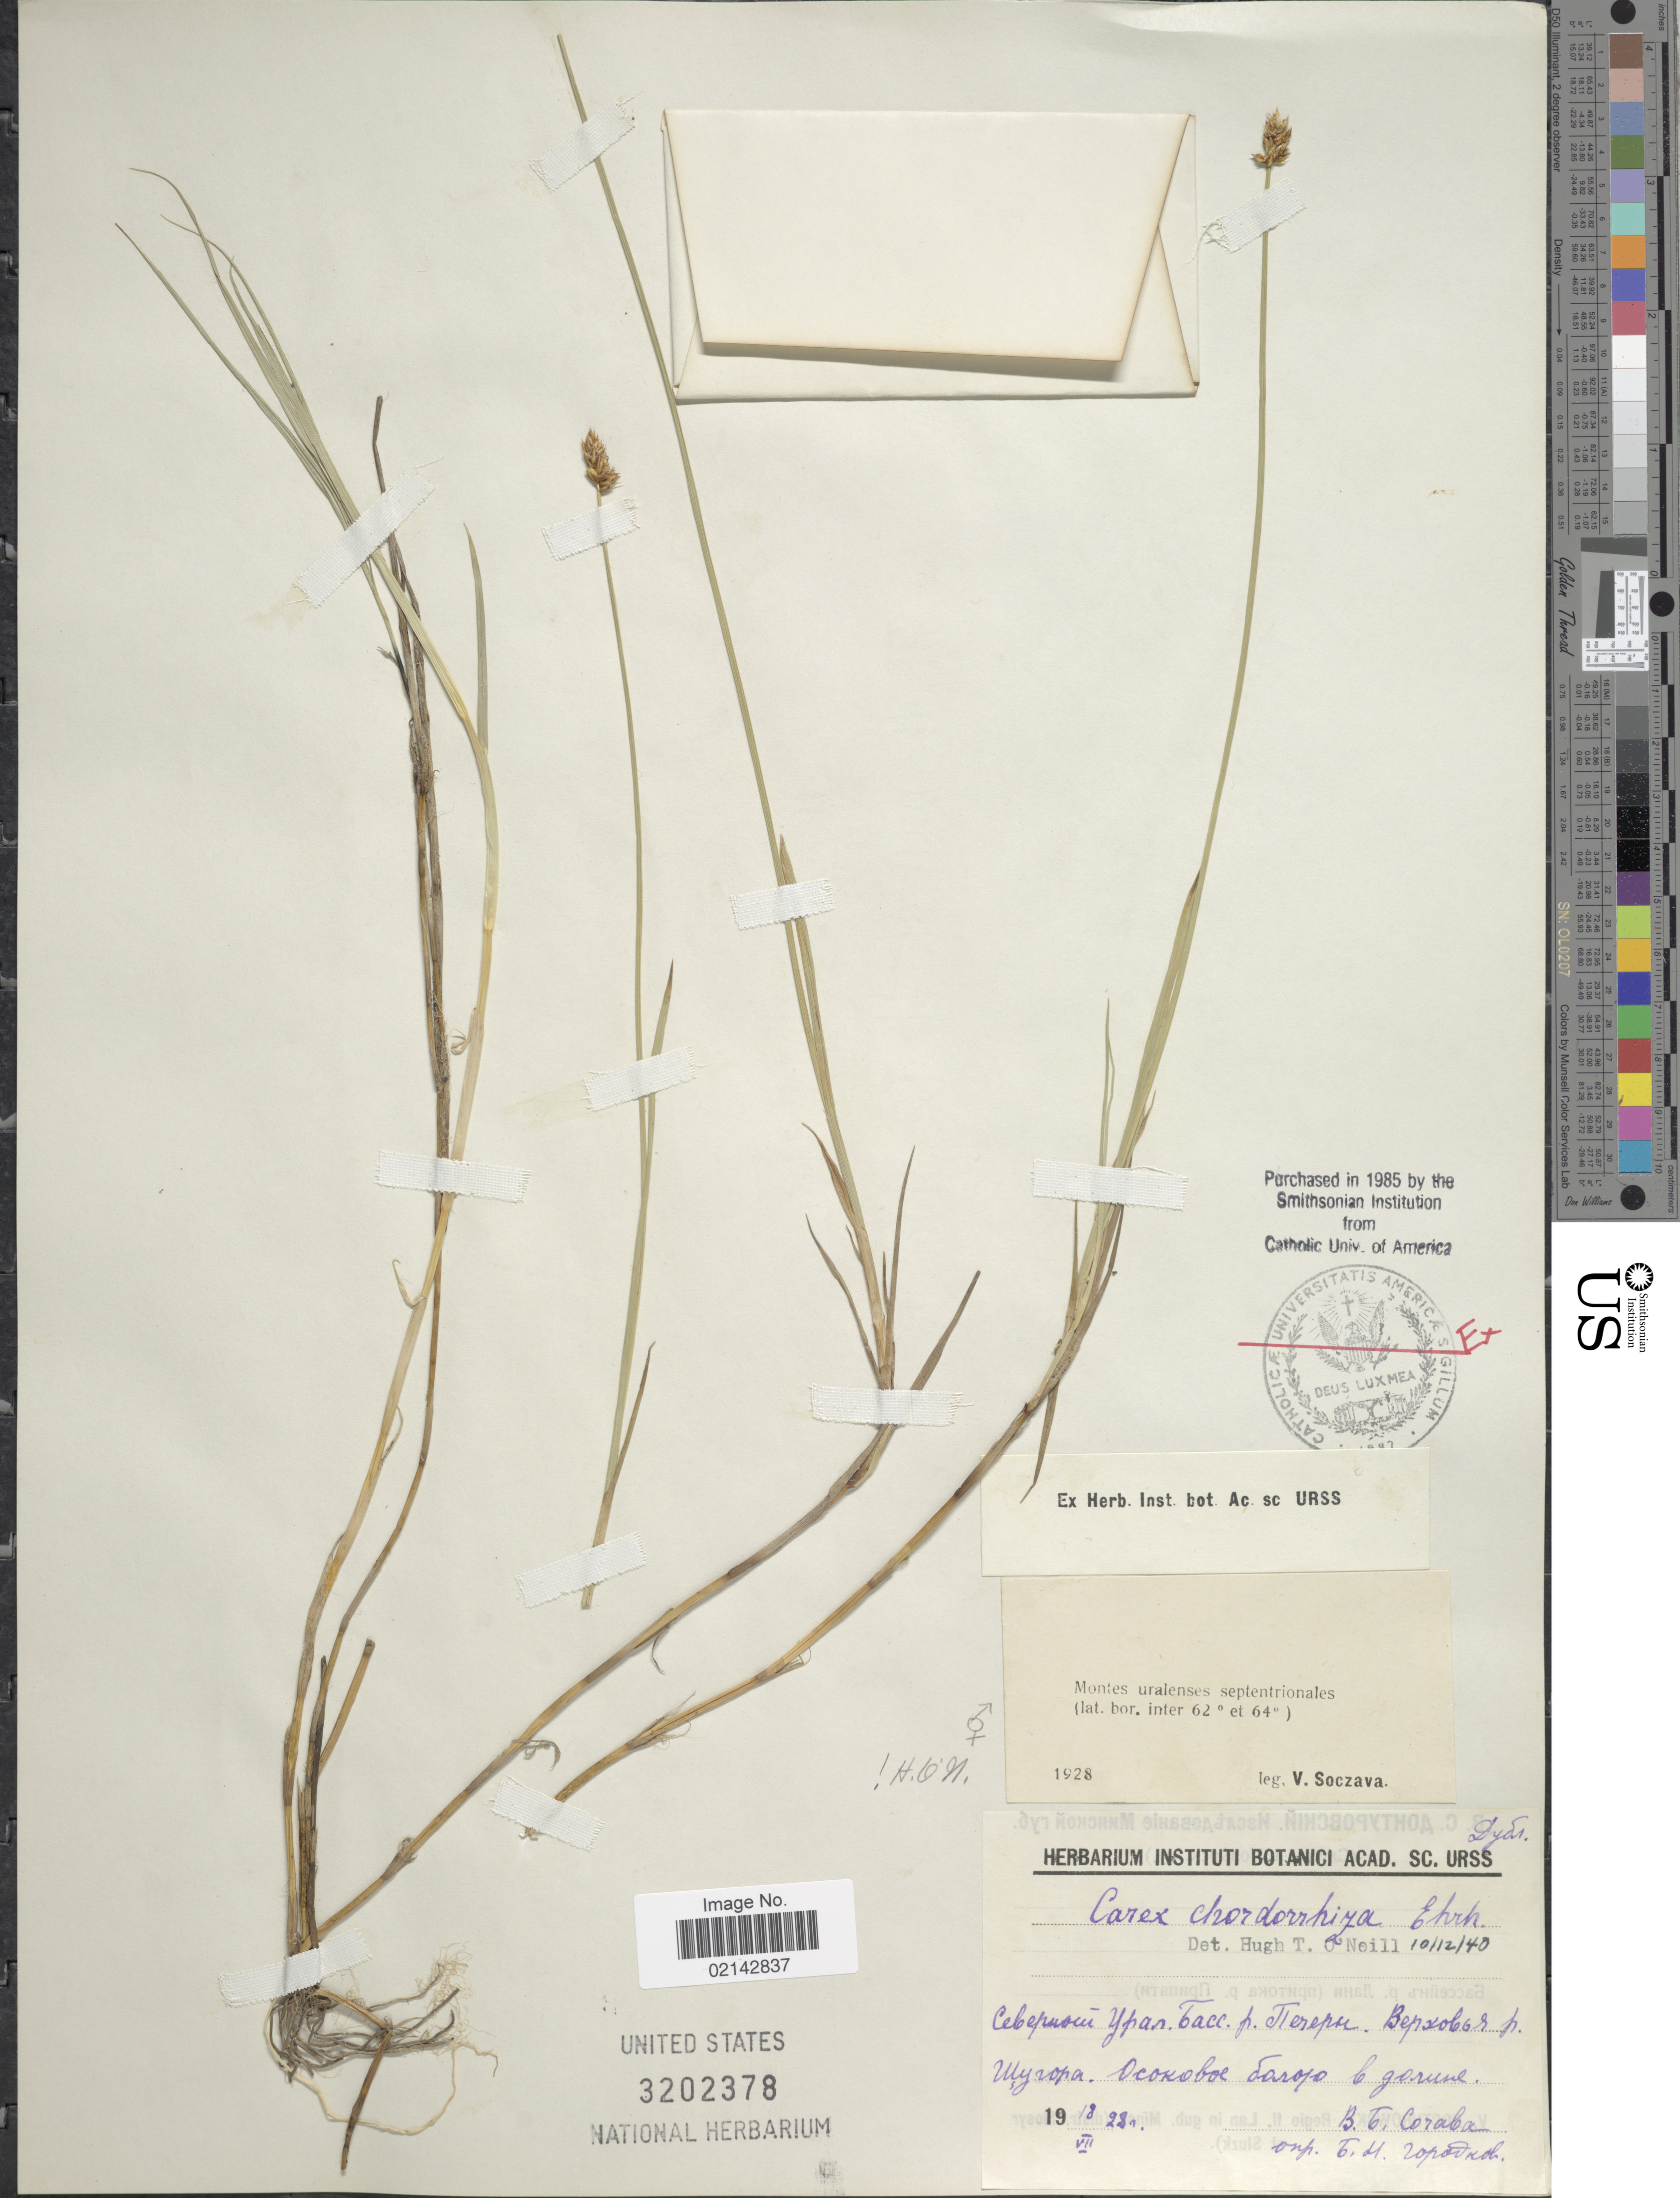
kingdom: Plantae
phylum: Tracheophyta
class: Liliopsida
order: Poales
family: Cyperaceae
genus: Carex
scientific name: Carex chordorrhiza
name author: L. f.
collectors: V. Soczawa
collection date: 1928-07-18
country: Russian Federation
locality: Montes uralenses septentrionales.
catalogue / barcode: US 3202378